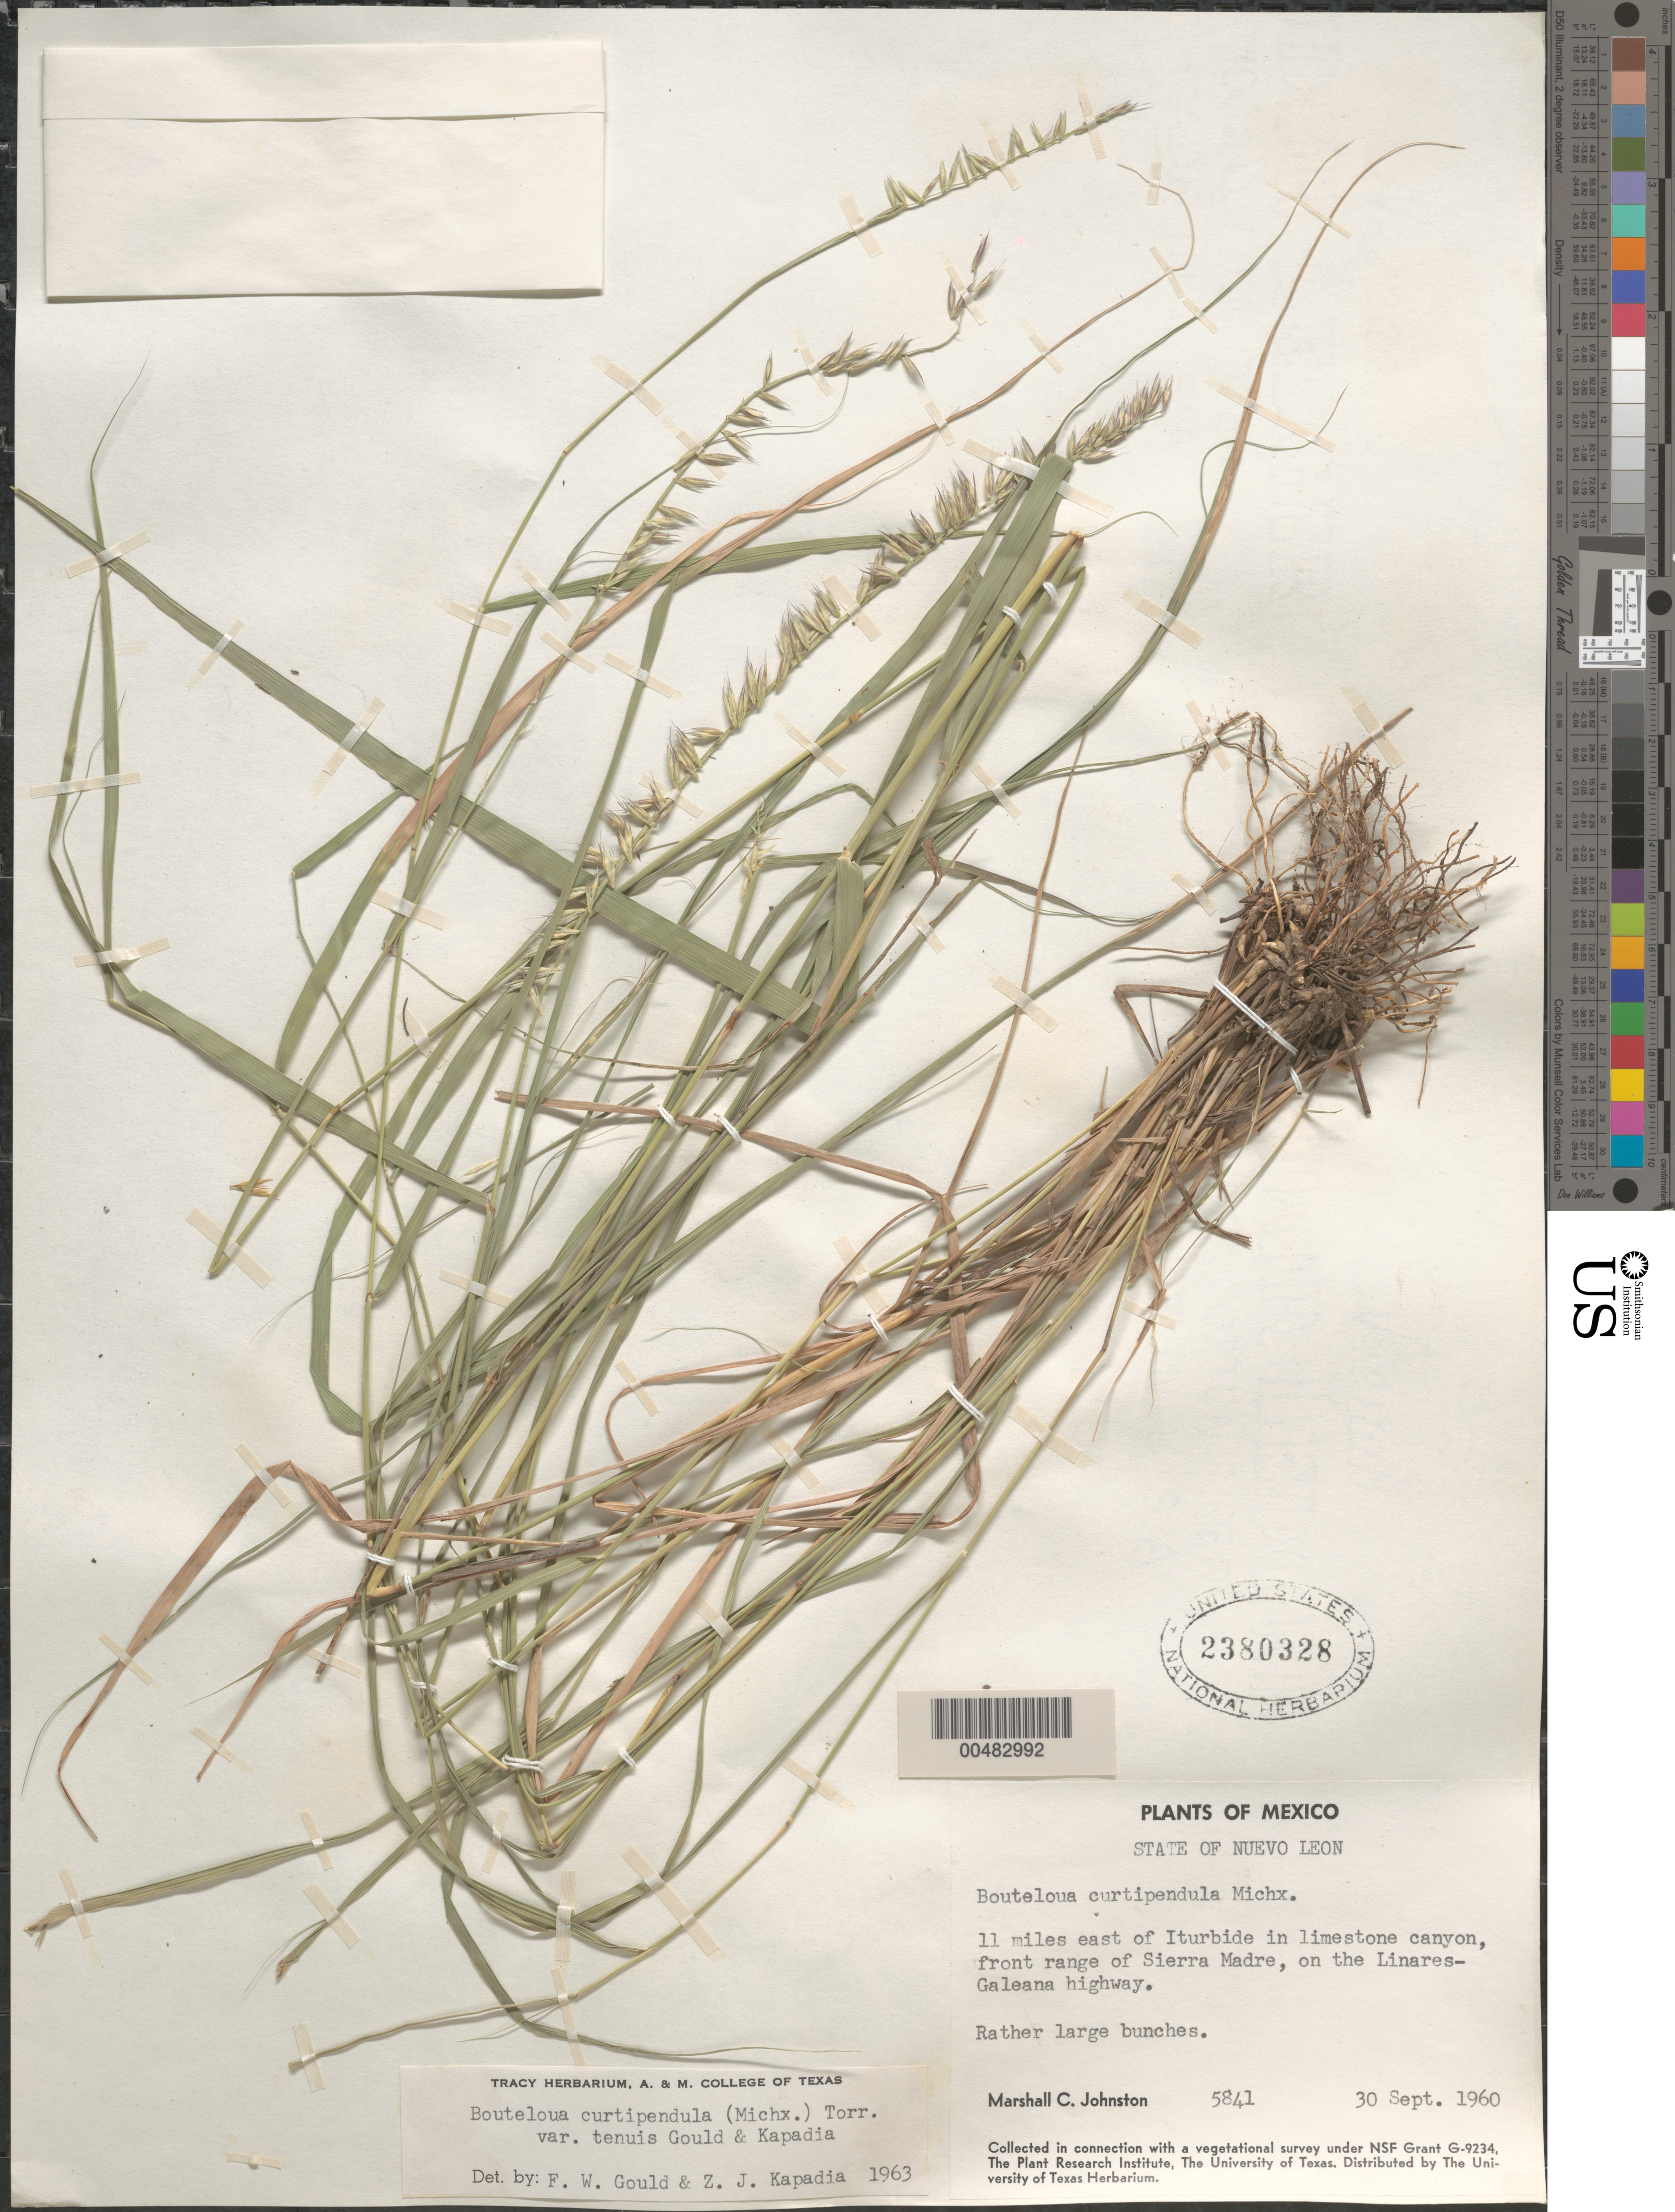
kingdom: Plantae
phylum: Tracheophyta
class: Liliopsida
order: Poales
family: Poaceae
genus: Bouteloua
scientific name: Bouteloua curtipendula var. tenuis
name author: Gould & Kapadia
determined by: Gould, F. W.; Kapadia, Zarir J.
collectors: M. Johnston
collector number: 5841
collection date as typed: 30 Sep 1960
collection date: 1960-09-30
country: Mexico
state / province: Nuevo León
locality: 11 mi E of Iturbide, front range of Sierra Madre, on the Linares-Galeana hwy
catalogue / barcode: US 2380328